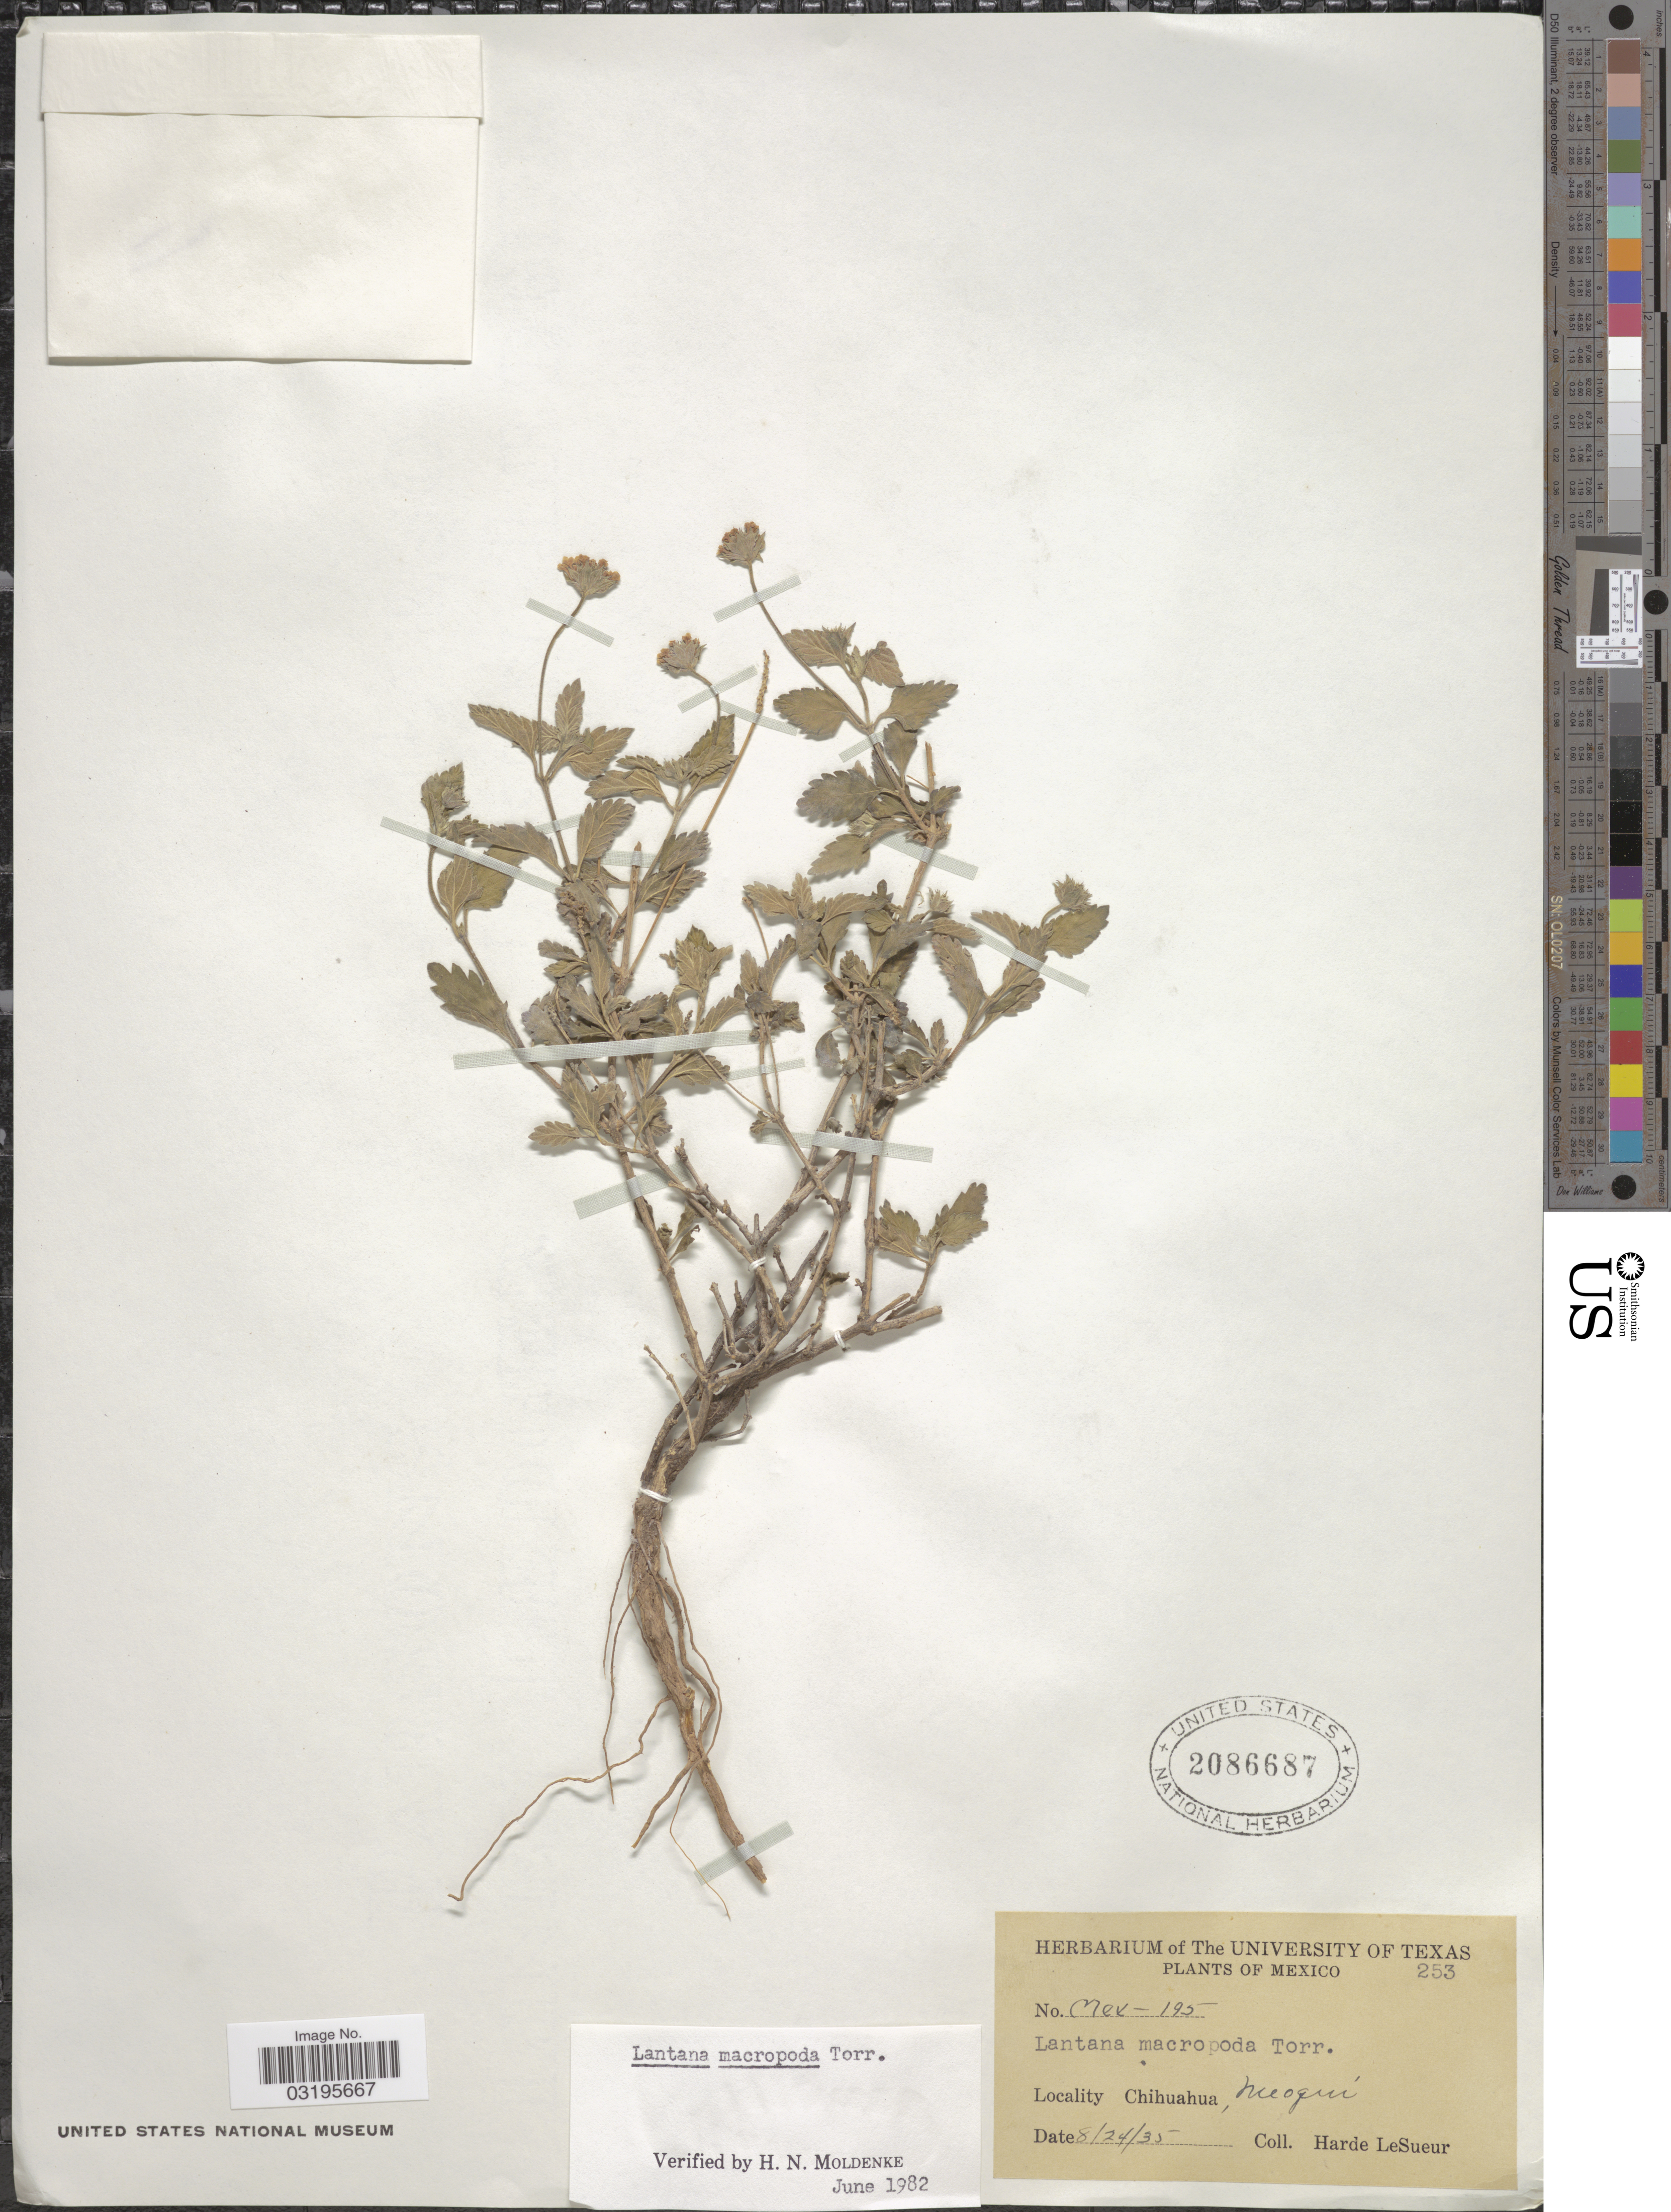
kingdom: Plantae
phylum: Tracheophyta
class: Magnoliopsida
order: Lamiales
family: Verbenaceae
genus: Lantana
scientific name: Lantana macropoda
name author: Torr.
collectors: H. LeSueur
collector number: Mex-195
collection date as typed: Transcribed d/m/y: 24/8/35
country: Mexico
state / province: Chihuahua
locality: Meoquí.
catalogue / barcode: US 2086687